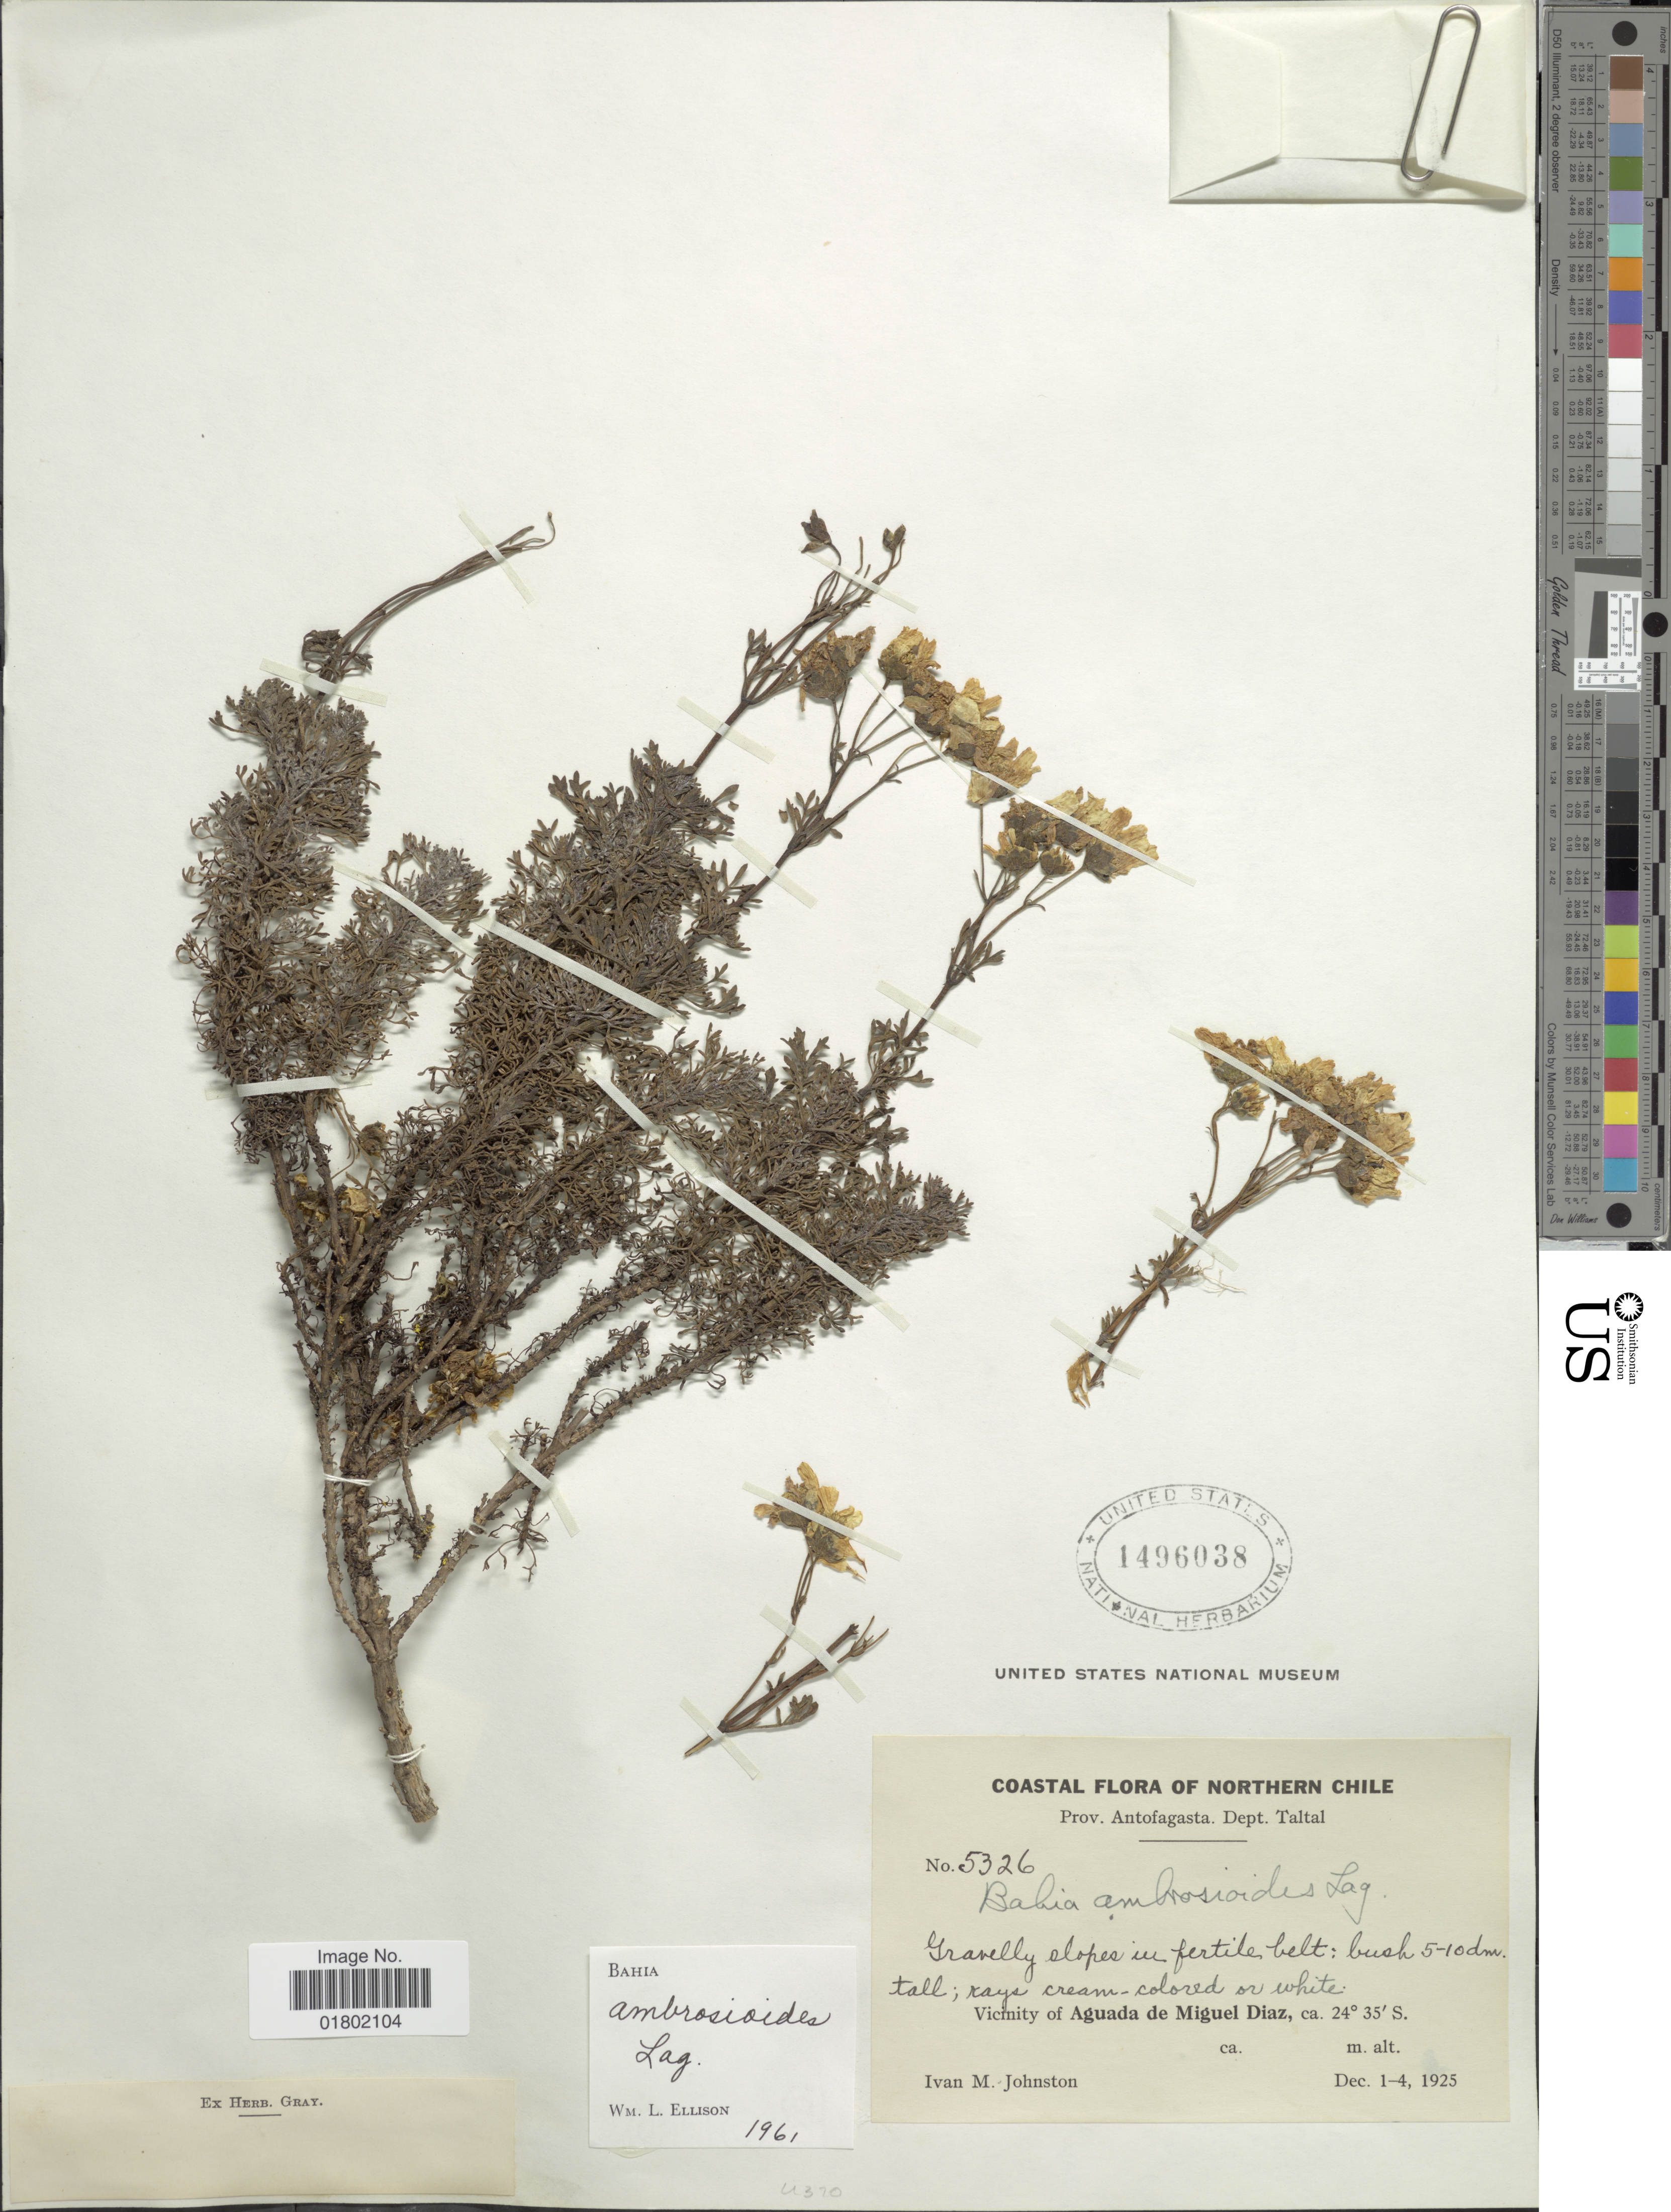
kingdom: Plantae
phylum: Tracheophyta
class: Magnoliopsida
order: Asterales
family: Asteraceae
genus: Bahia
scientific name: Bahia ambrosioides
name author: Lag.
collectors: I.M. Johnston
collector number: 5326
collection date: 1926-12-01/1926-12-04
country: Chile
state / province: Antofagasta (II)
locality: Dept. Taltal, vicinity of Aguada de Miguel Diaz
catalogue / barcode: US 1496038